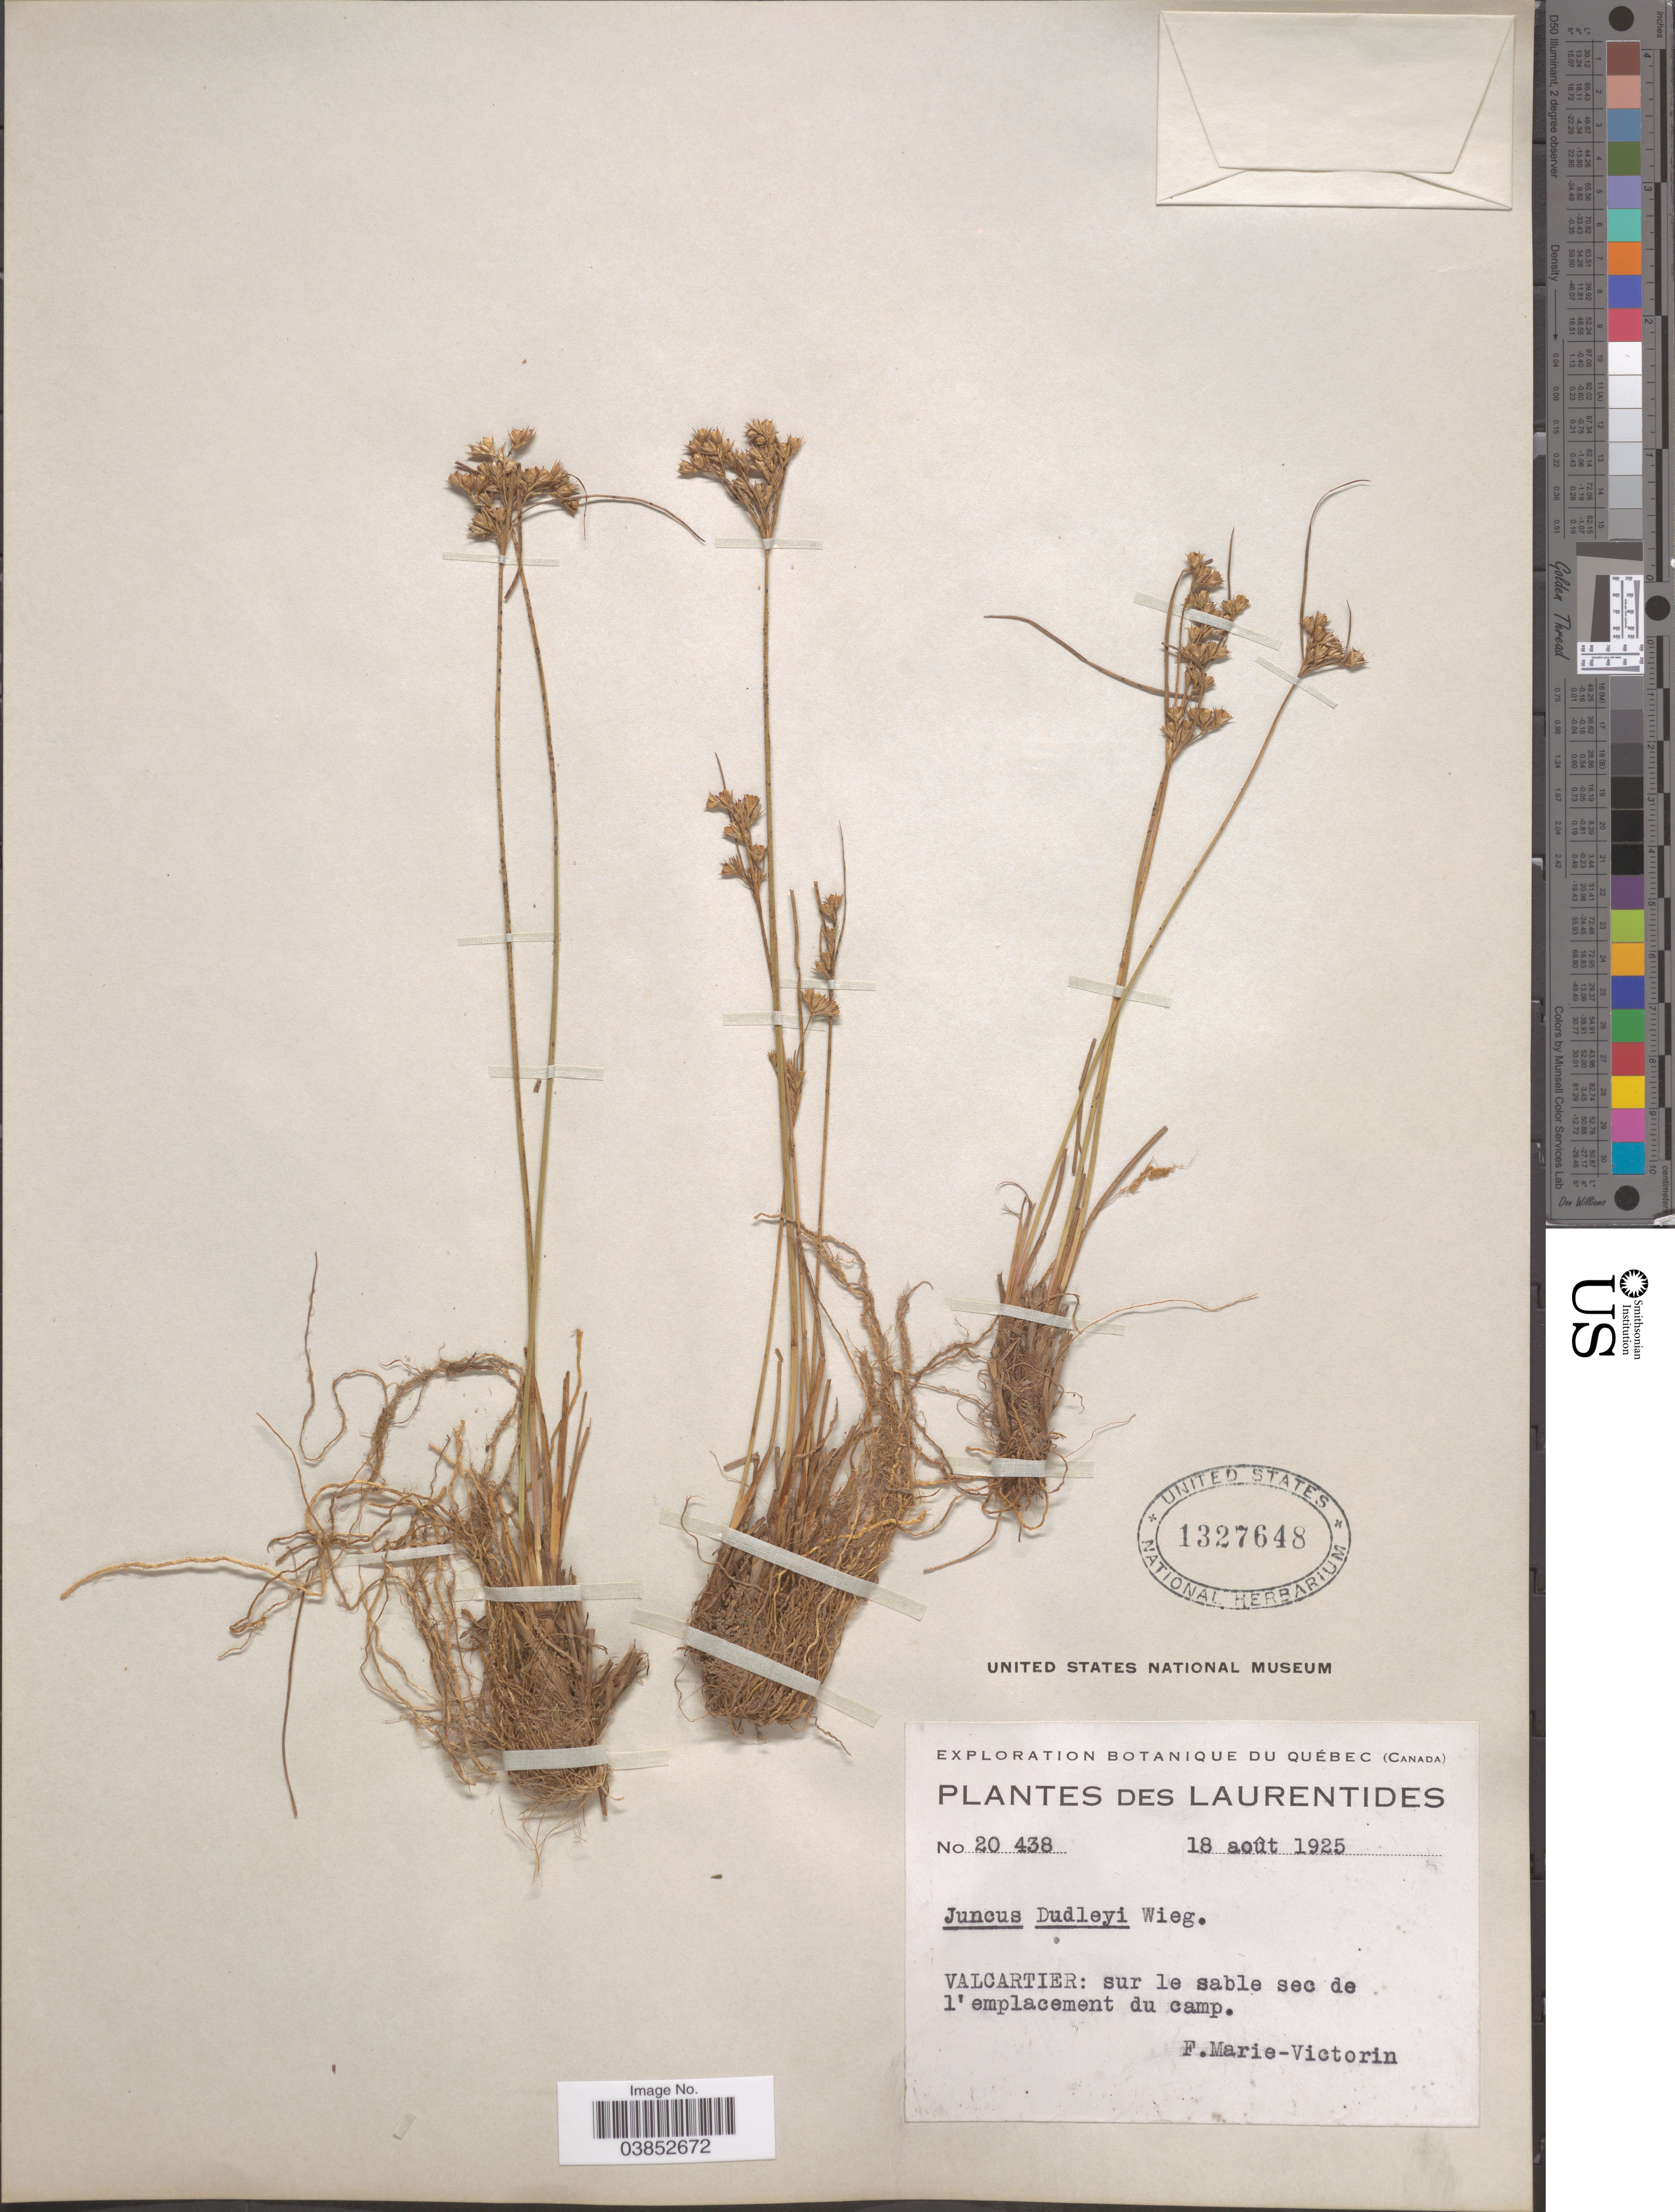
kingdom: Plantae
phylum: Tracheophyta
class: Liliopsida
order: Poales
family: Juncaceae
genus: Juncus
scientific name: Juncus dudleyi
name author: Wiegand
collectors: F. Marie-Victorin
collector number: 20438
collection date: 1925-08-18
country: Canada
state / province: Quebec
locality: Laurentides. Valcartier: sur le sable sec de l'emplacement du camp.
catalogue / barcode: US 1327648